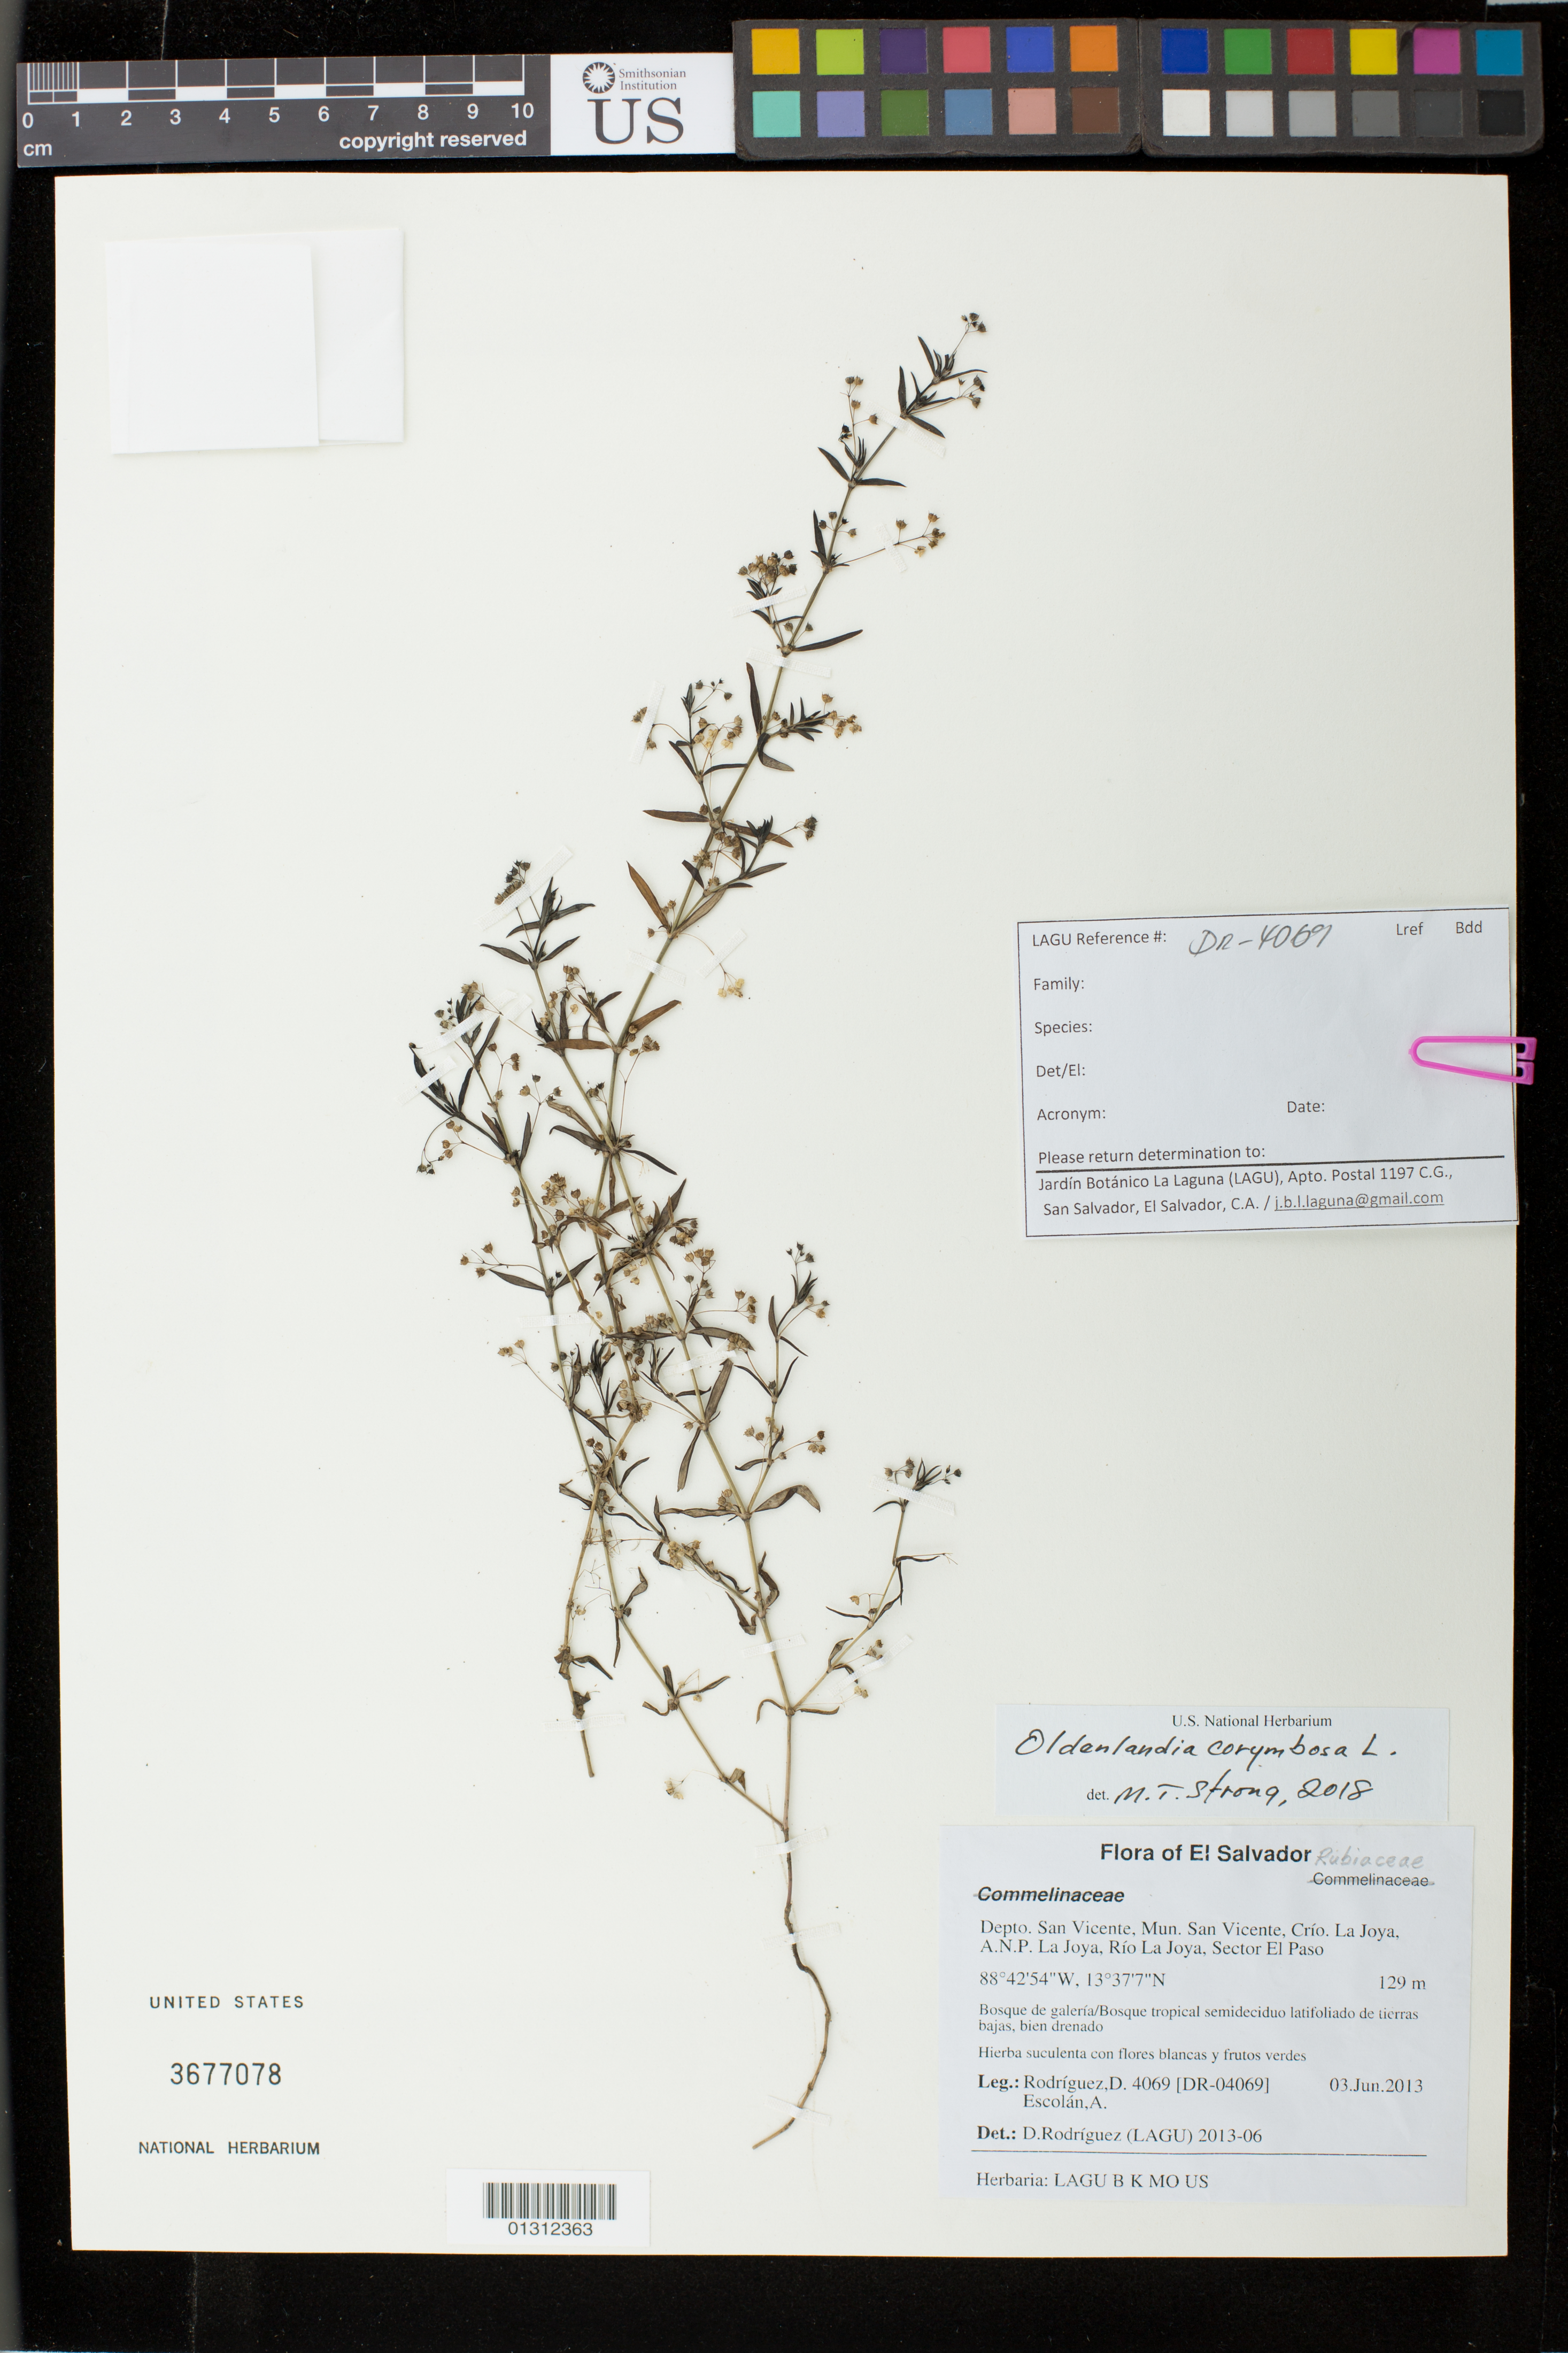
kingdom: Plantae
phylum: Tracheophyta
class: Magnoliopsida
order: Gentianales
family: Rubiaceae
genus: Oldenlandia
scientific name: Oldenlandia corymbosa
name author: L.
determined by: Strong, Mark T., (BOT), Smithsonian Institution - National Museum of Natural History (UNITED STATES)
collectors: D. Rodriguez & A. Escolán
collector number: DR-04069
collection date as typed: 30.Jun.2013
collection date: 2013-06-30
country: El Salvador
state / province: San Vincente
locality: Depto. Mun. San Vincente, Crío. La Joya, A.N.P. Ja joya, Río La Joya, Sector El Paso.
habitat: Bosque de galerÍa/Bosque tropical semideciduo latifoliado de tierras bajas, bien drenado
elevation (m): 129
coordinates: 13 37 7 N, 88 43 54 W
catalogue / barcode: US 3677078